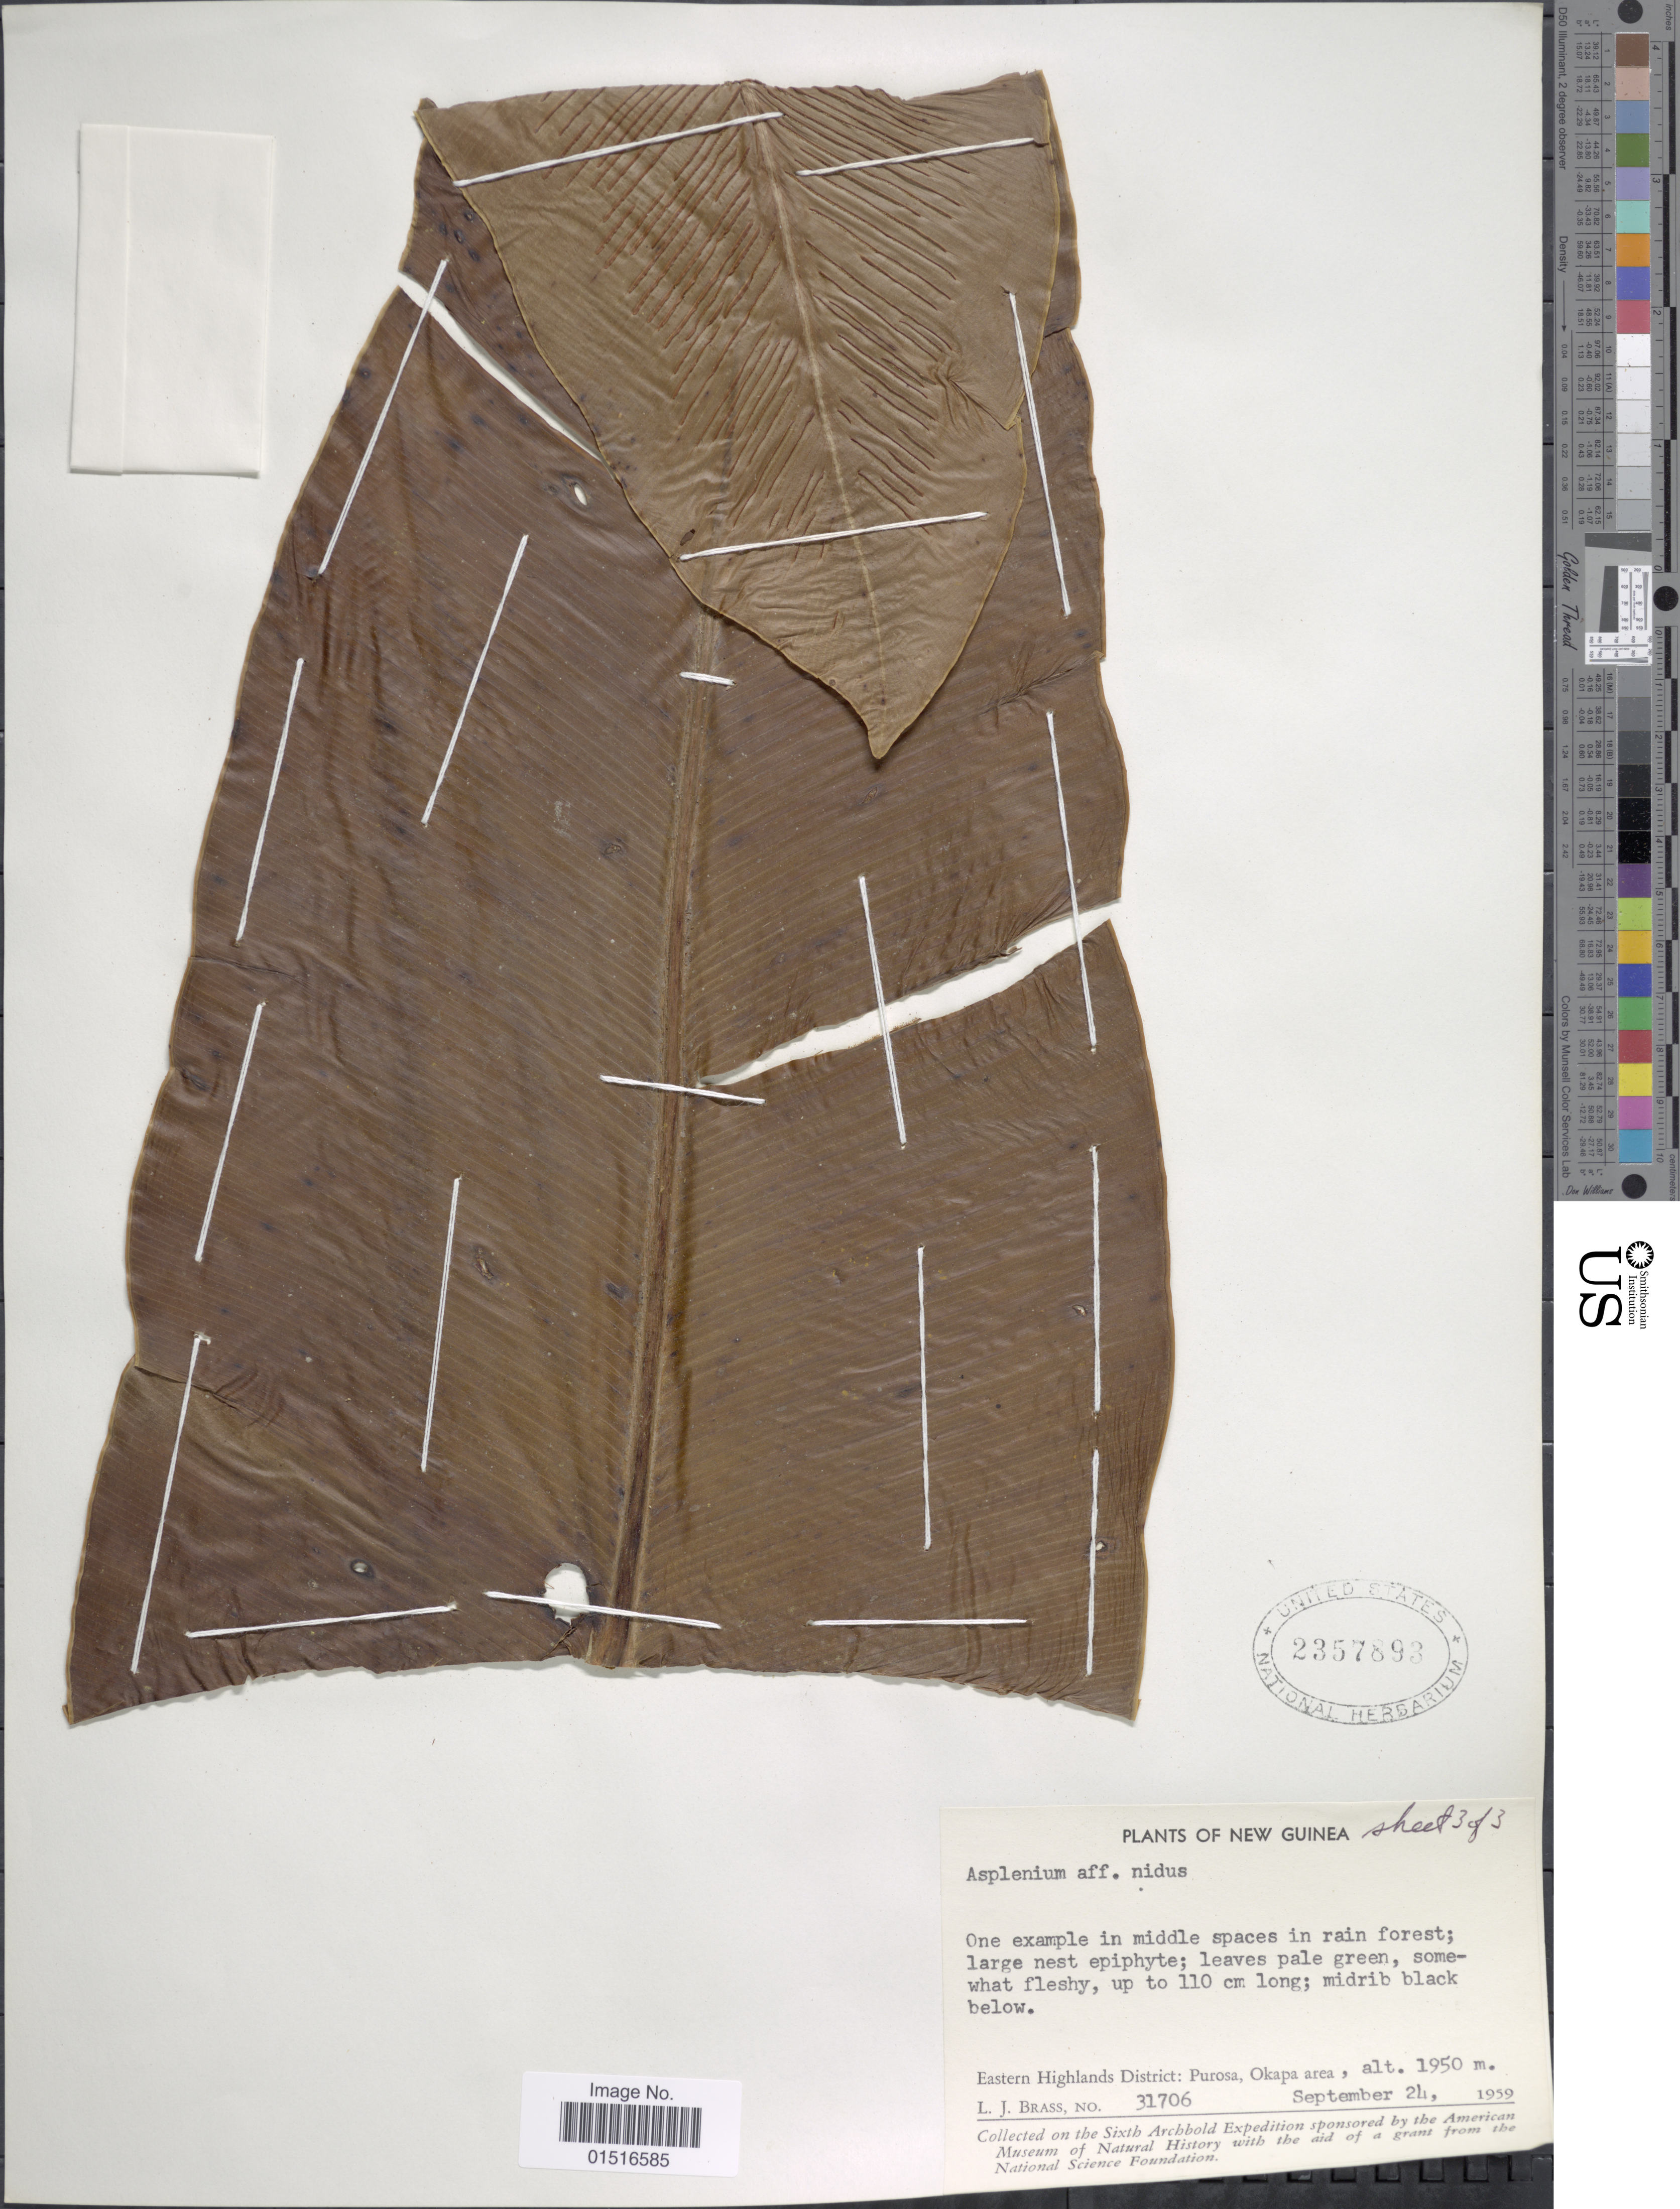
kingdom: Plantae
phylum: Tracheophyta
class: Polypodiopsida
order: Polypodiales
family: Aspleniaceae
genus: Asplenium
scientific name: Asplenium nidus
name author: L.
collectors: L. J. Brass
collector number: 31706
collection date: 1959-09-24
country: Papua New Guinea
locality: New Guinea, Eastern Highlands District: Purosa, Okapa area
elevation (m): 1950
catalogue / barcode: US 2357893